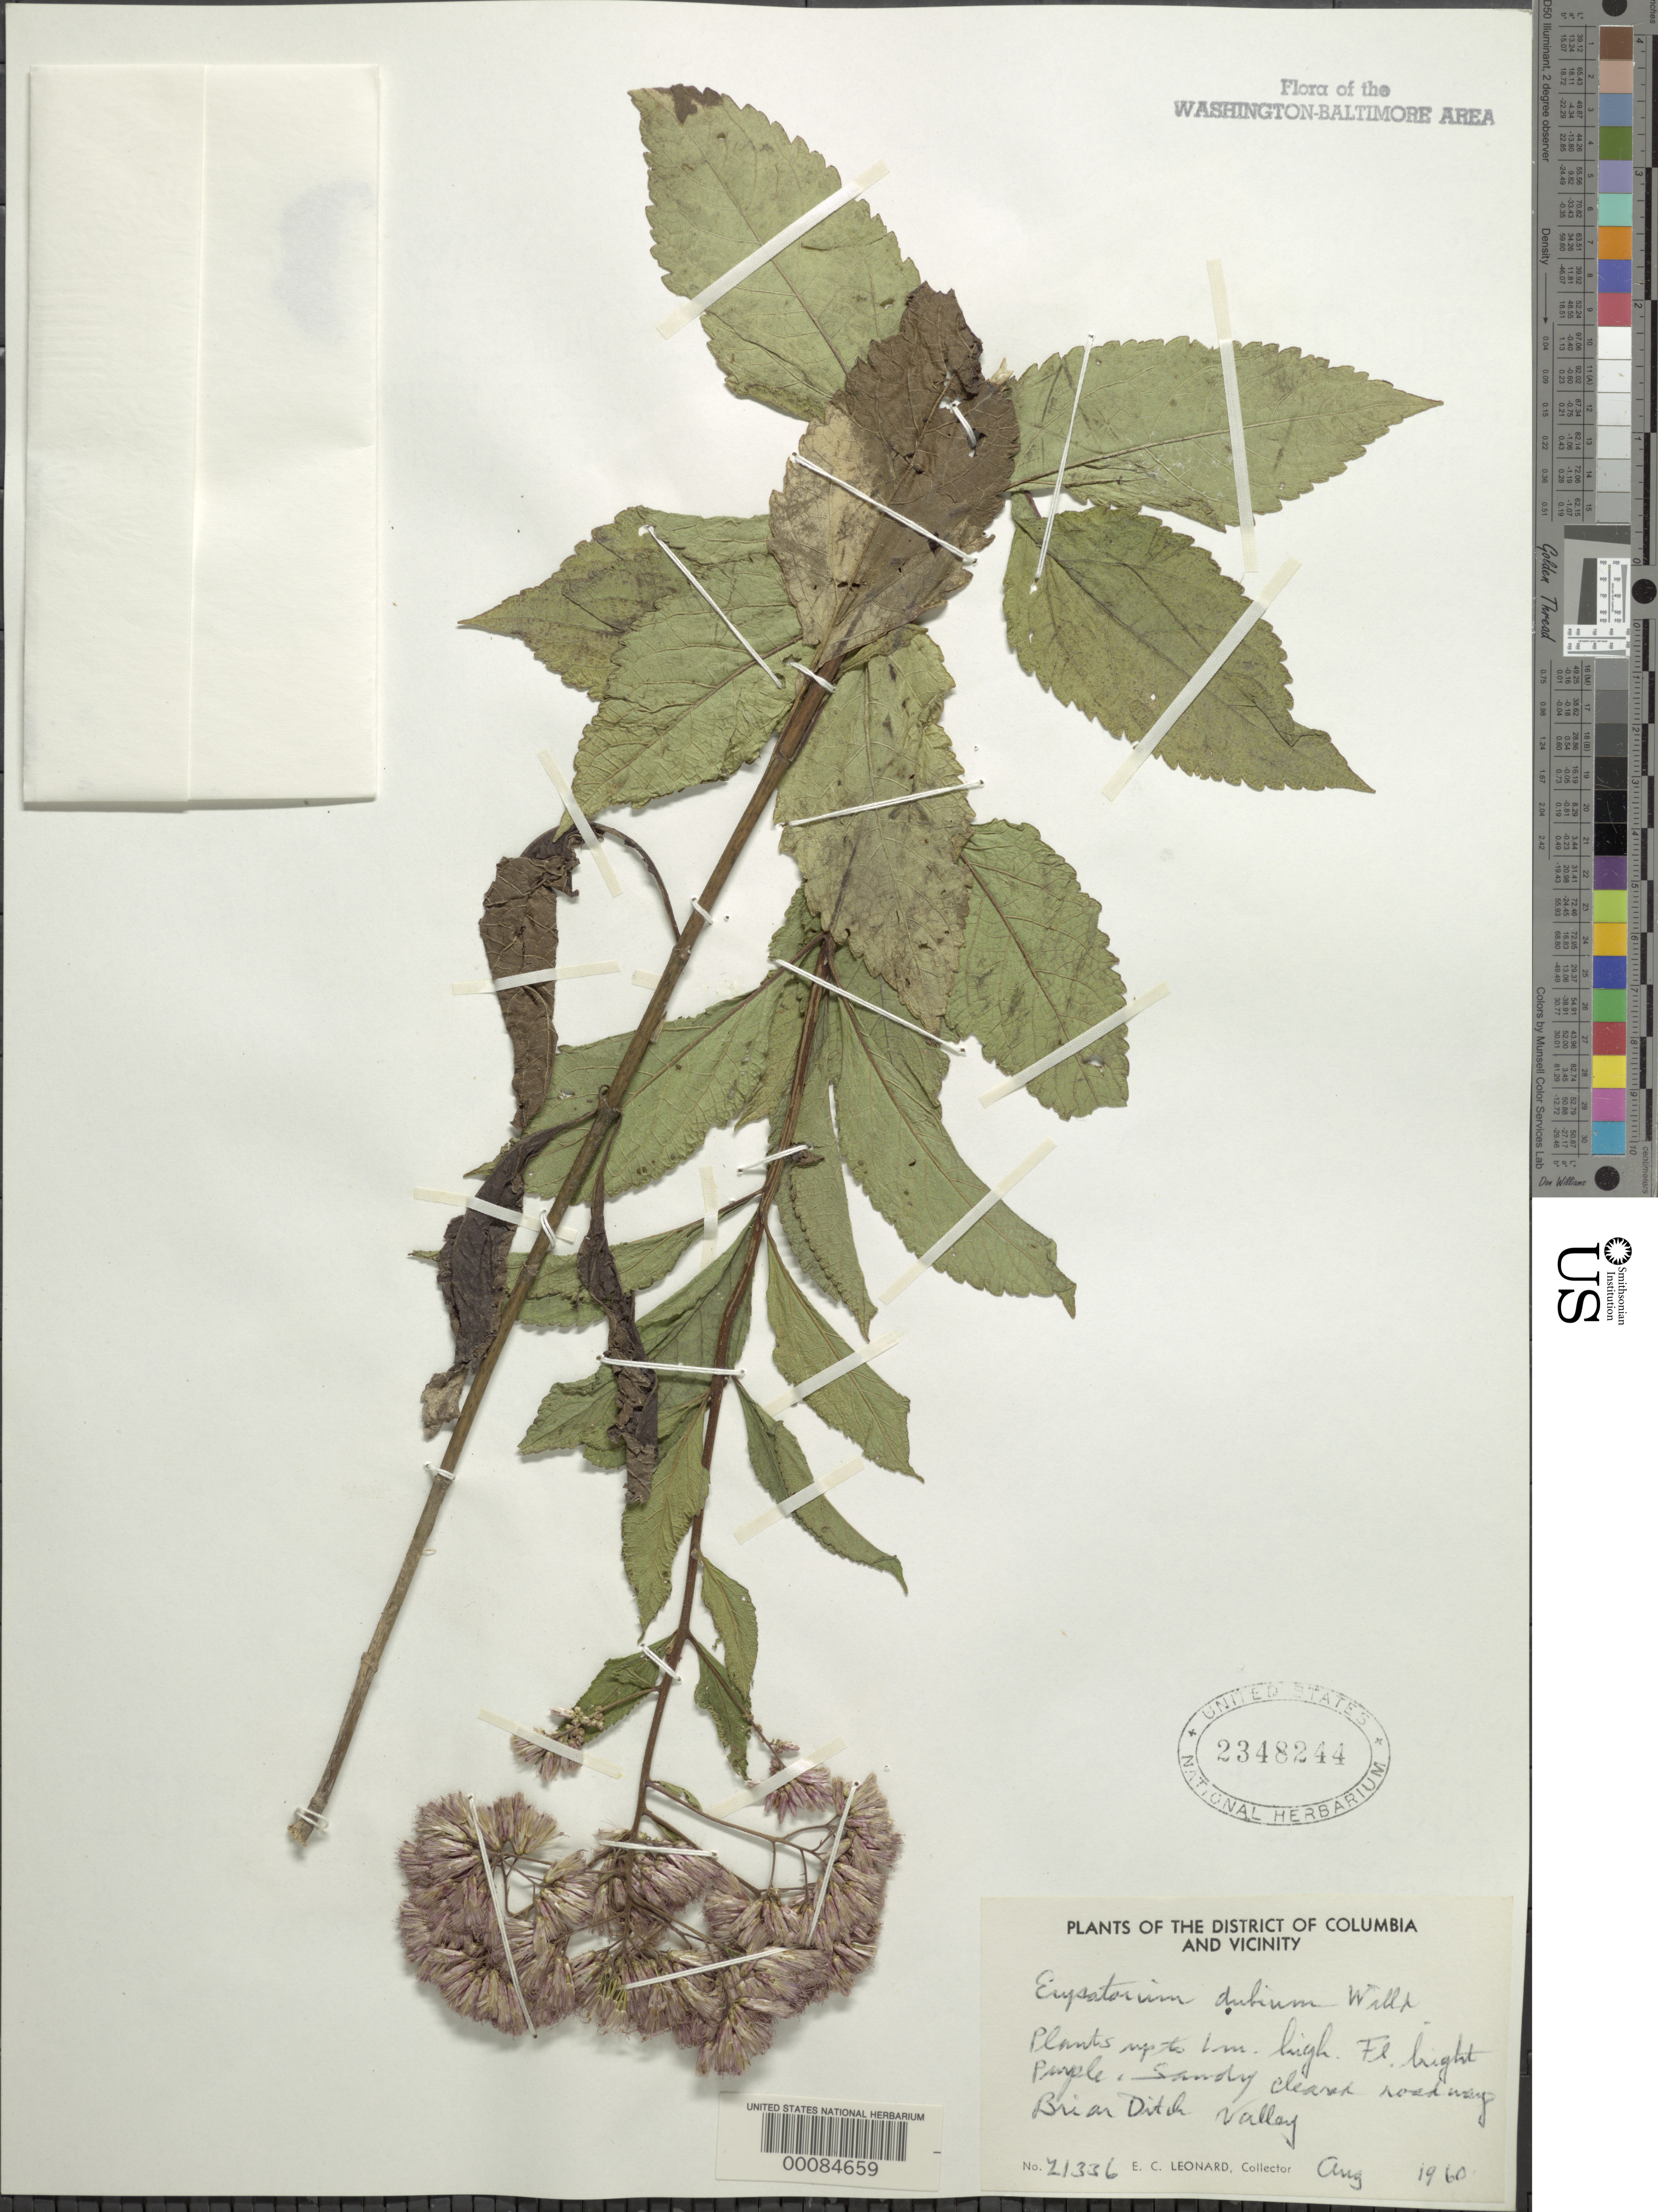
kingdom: Plantae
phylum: Tracheophyta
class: Magnoliopsida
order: Asterales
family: Asteraceae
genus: Eupatorium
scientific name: Eupatorium dubium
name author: Willd. ex Poir.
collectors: E. C. Leonard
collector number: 21336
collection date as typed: Aug 1960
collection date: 1960-08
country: United States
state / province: Maryland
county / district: Prince George's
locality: Briar Ditch Valley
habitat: Sandy cleared road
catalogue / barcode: US 2348244